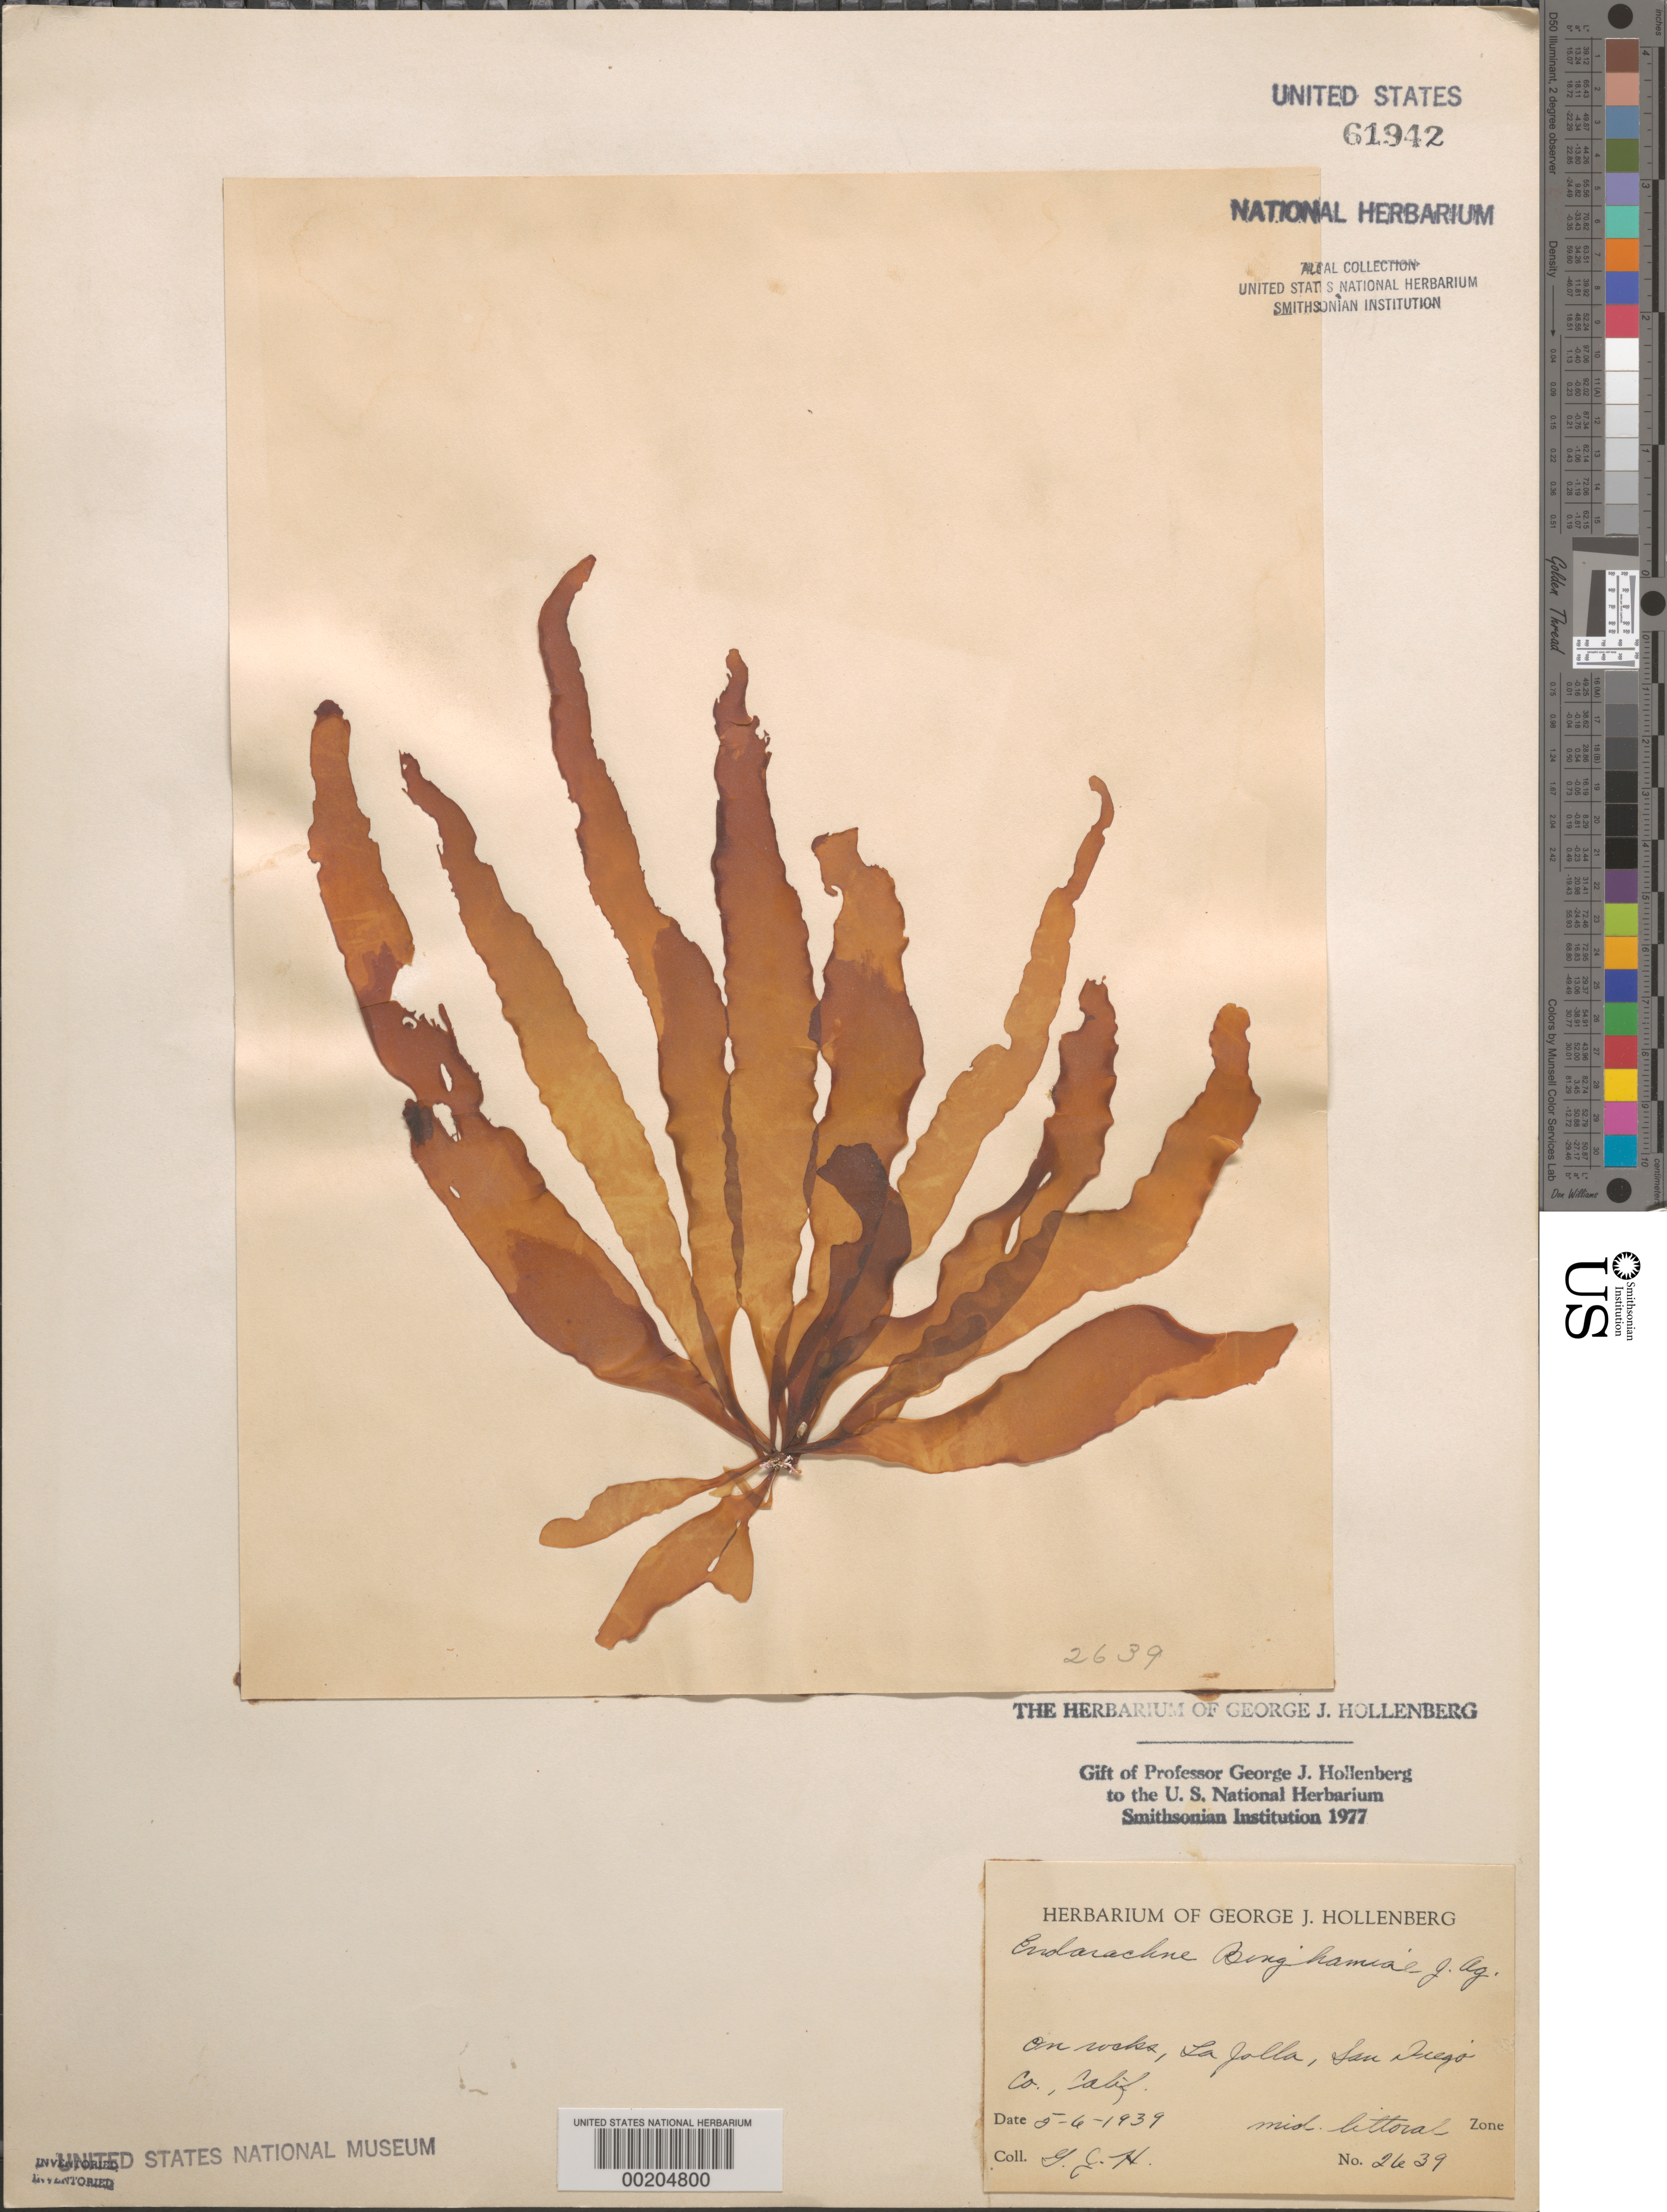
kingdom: Chromista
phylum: Ochrophyta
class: Phaeophyceae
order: Scytosiphonales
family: Scytosiphonaceae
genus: Petalonia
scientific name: Petalonia binghamiae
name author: (J. Agardh) K.L.Vinogr.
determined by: Algae name updating Project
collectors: G. Hollenberg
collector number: GJH 2639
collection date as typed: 06 May 1939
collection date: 1939-05-06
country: United States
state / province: California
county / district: San Diego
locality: La Jolla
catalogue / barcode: US 61942